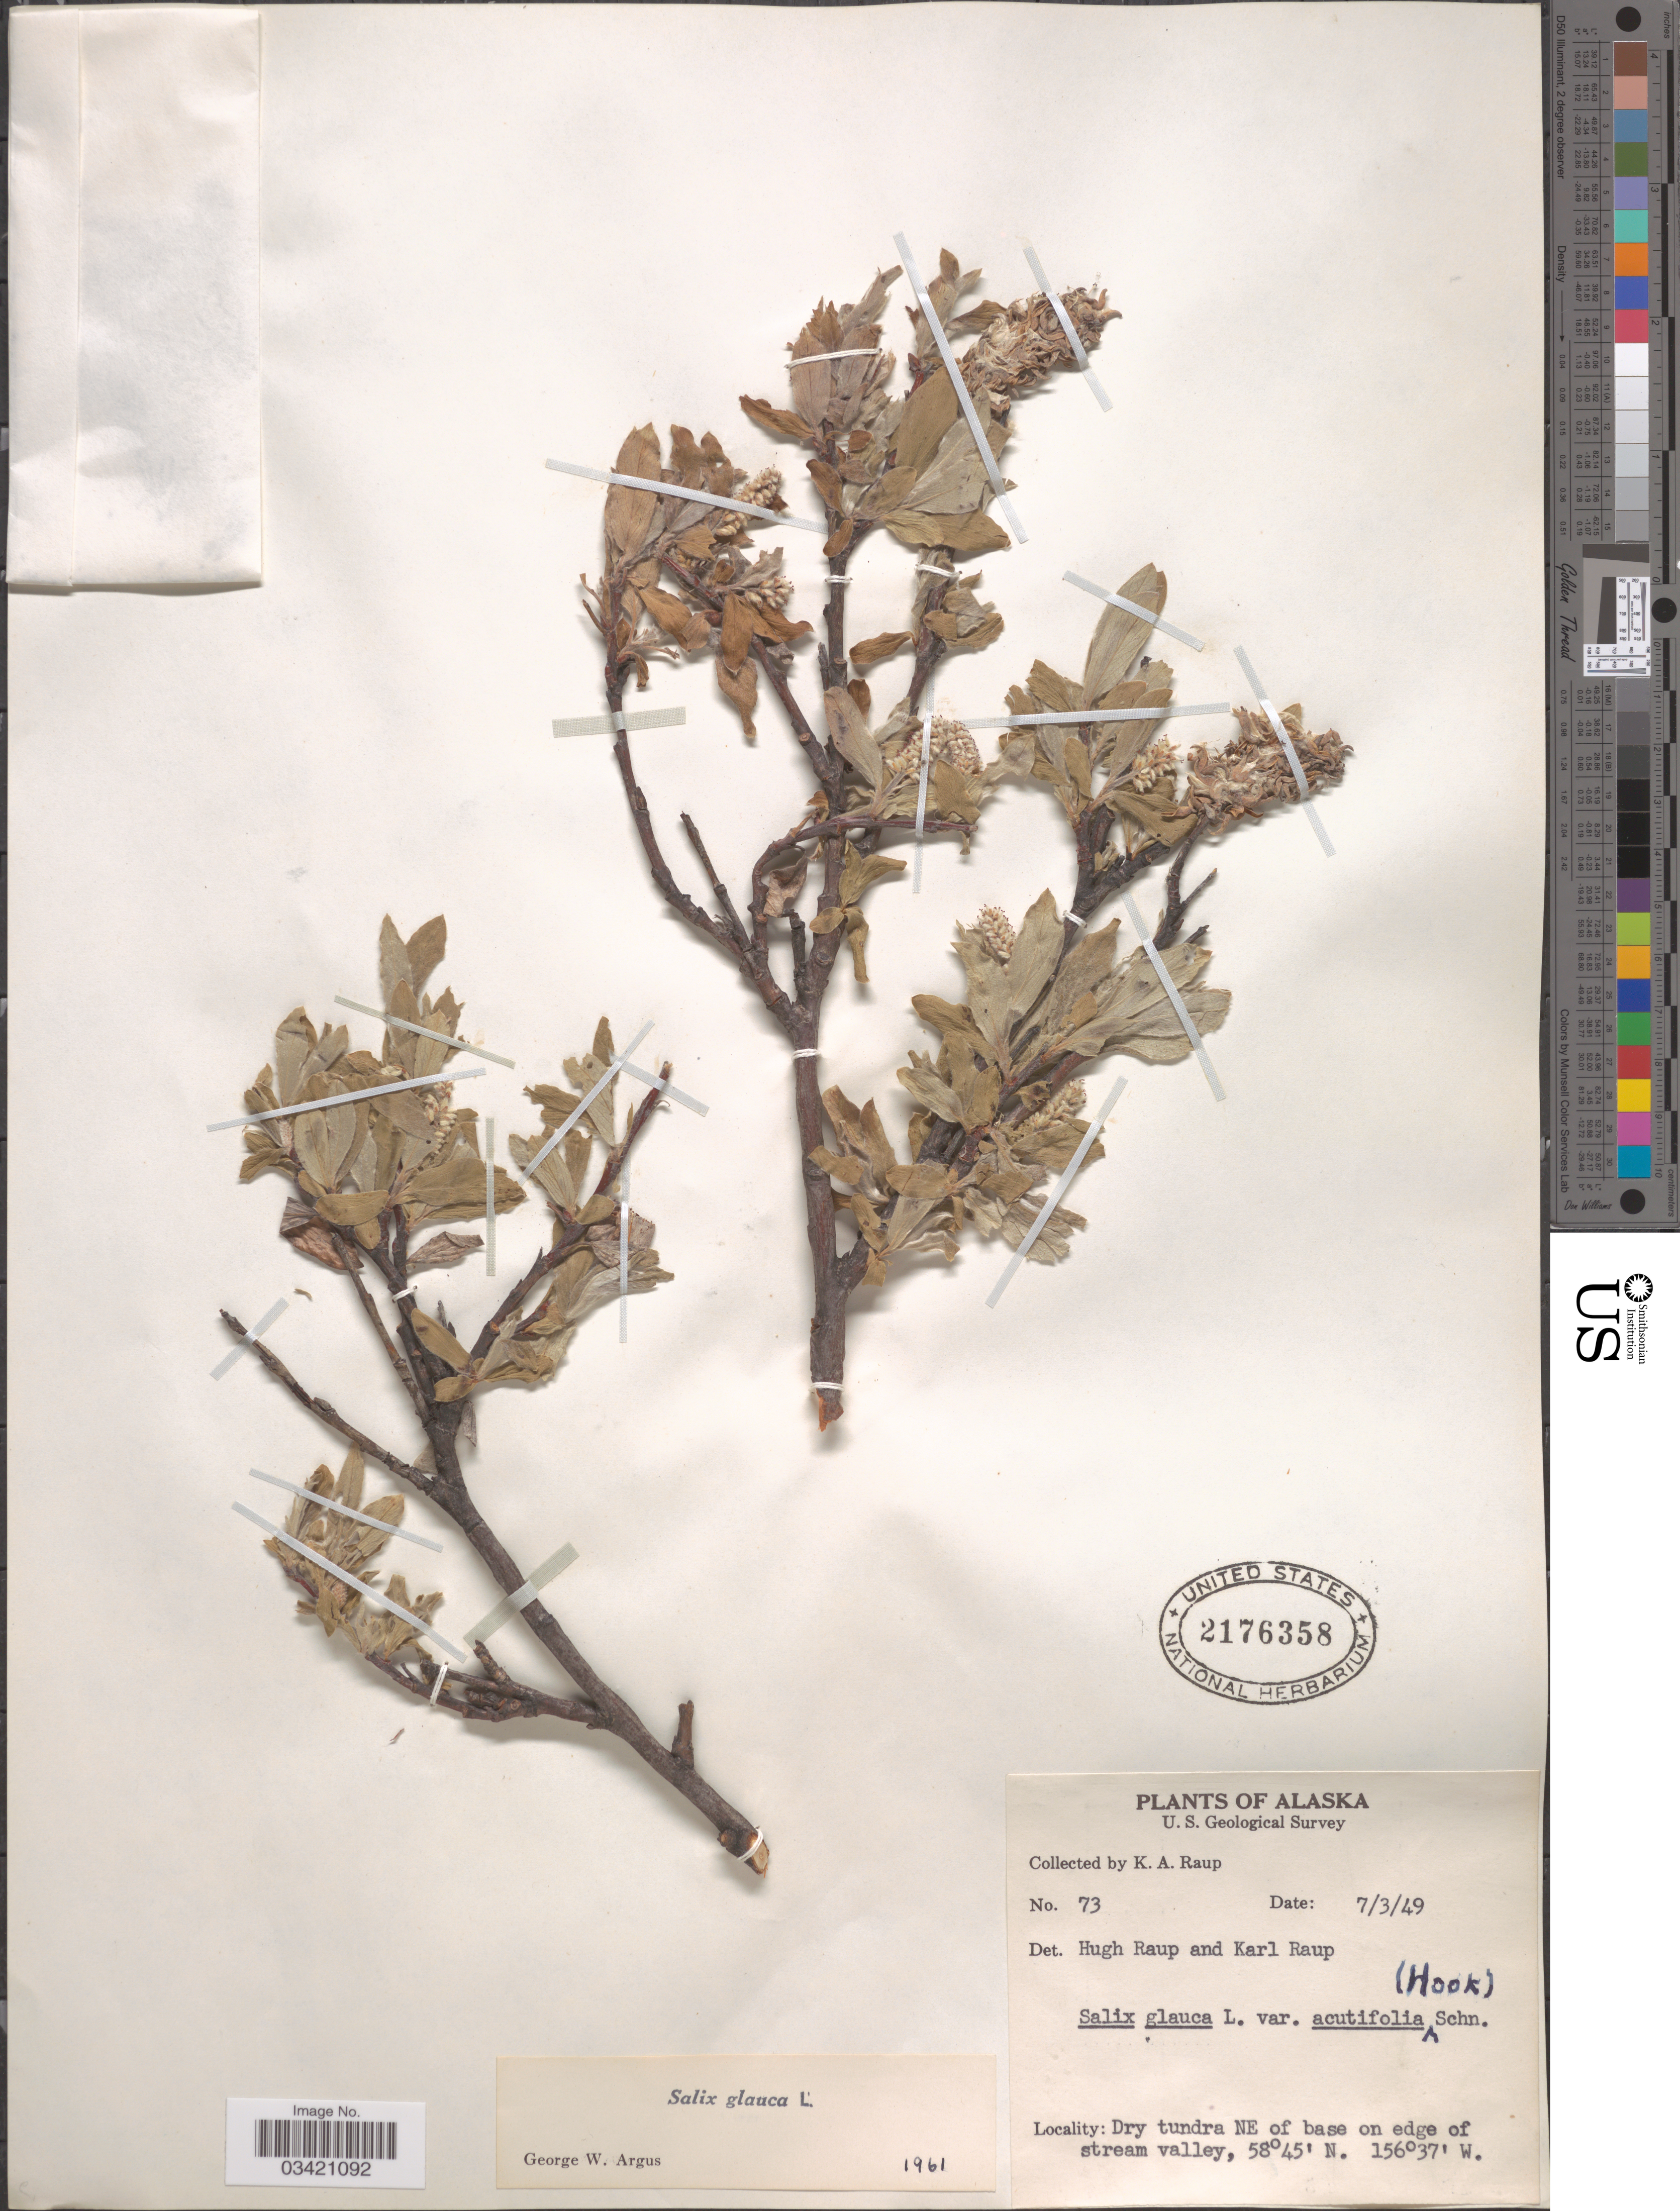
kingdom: Plantae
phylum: Tracheophyta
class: Magnoliopsida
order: Malpighiales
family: Salicaceae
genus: Salix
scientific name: Salix glauca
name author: L.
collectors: K. Raup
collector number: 73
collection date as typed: Transcribed d/m/y: 3/7/49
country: United States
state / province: Alaska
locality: Dry tundra NE of base on edge of stream valley.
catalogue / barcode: US 2176358